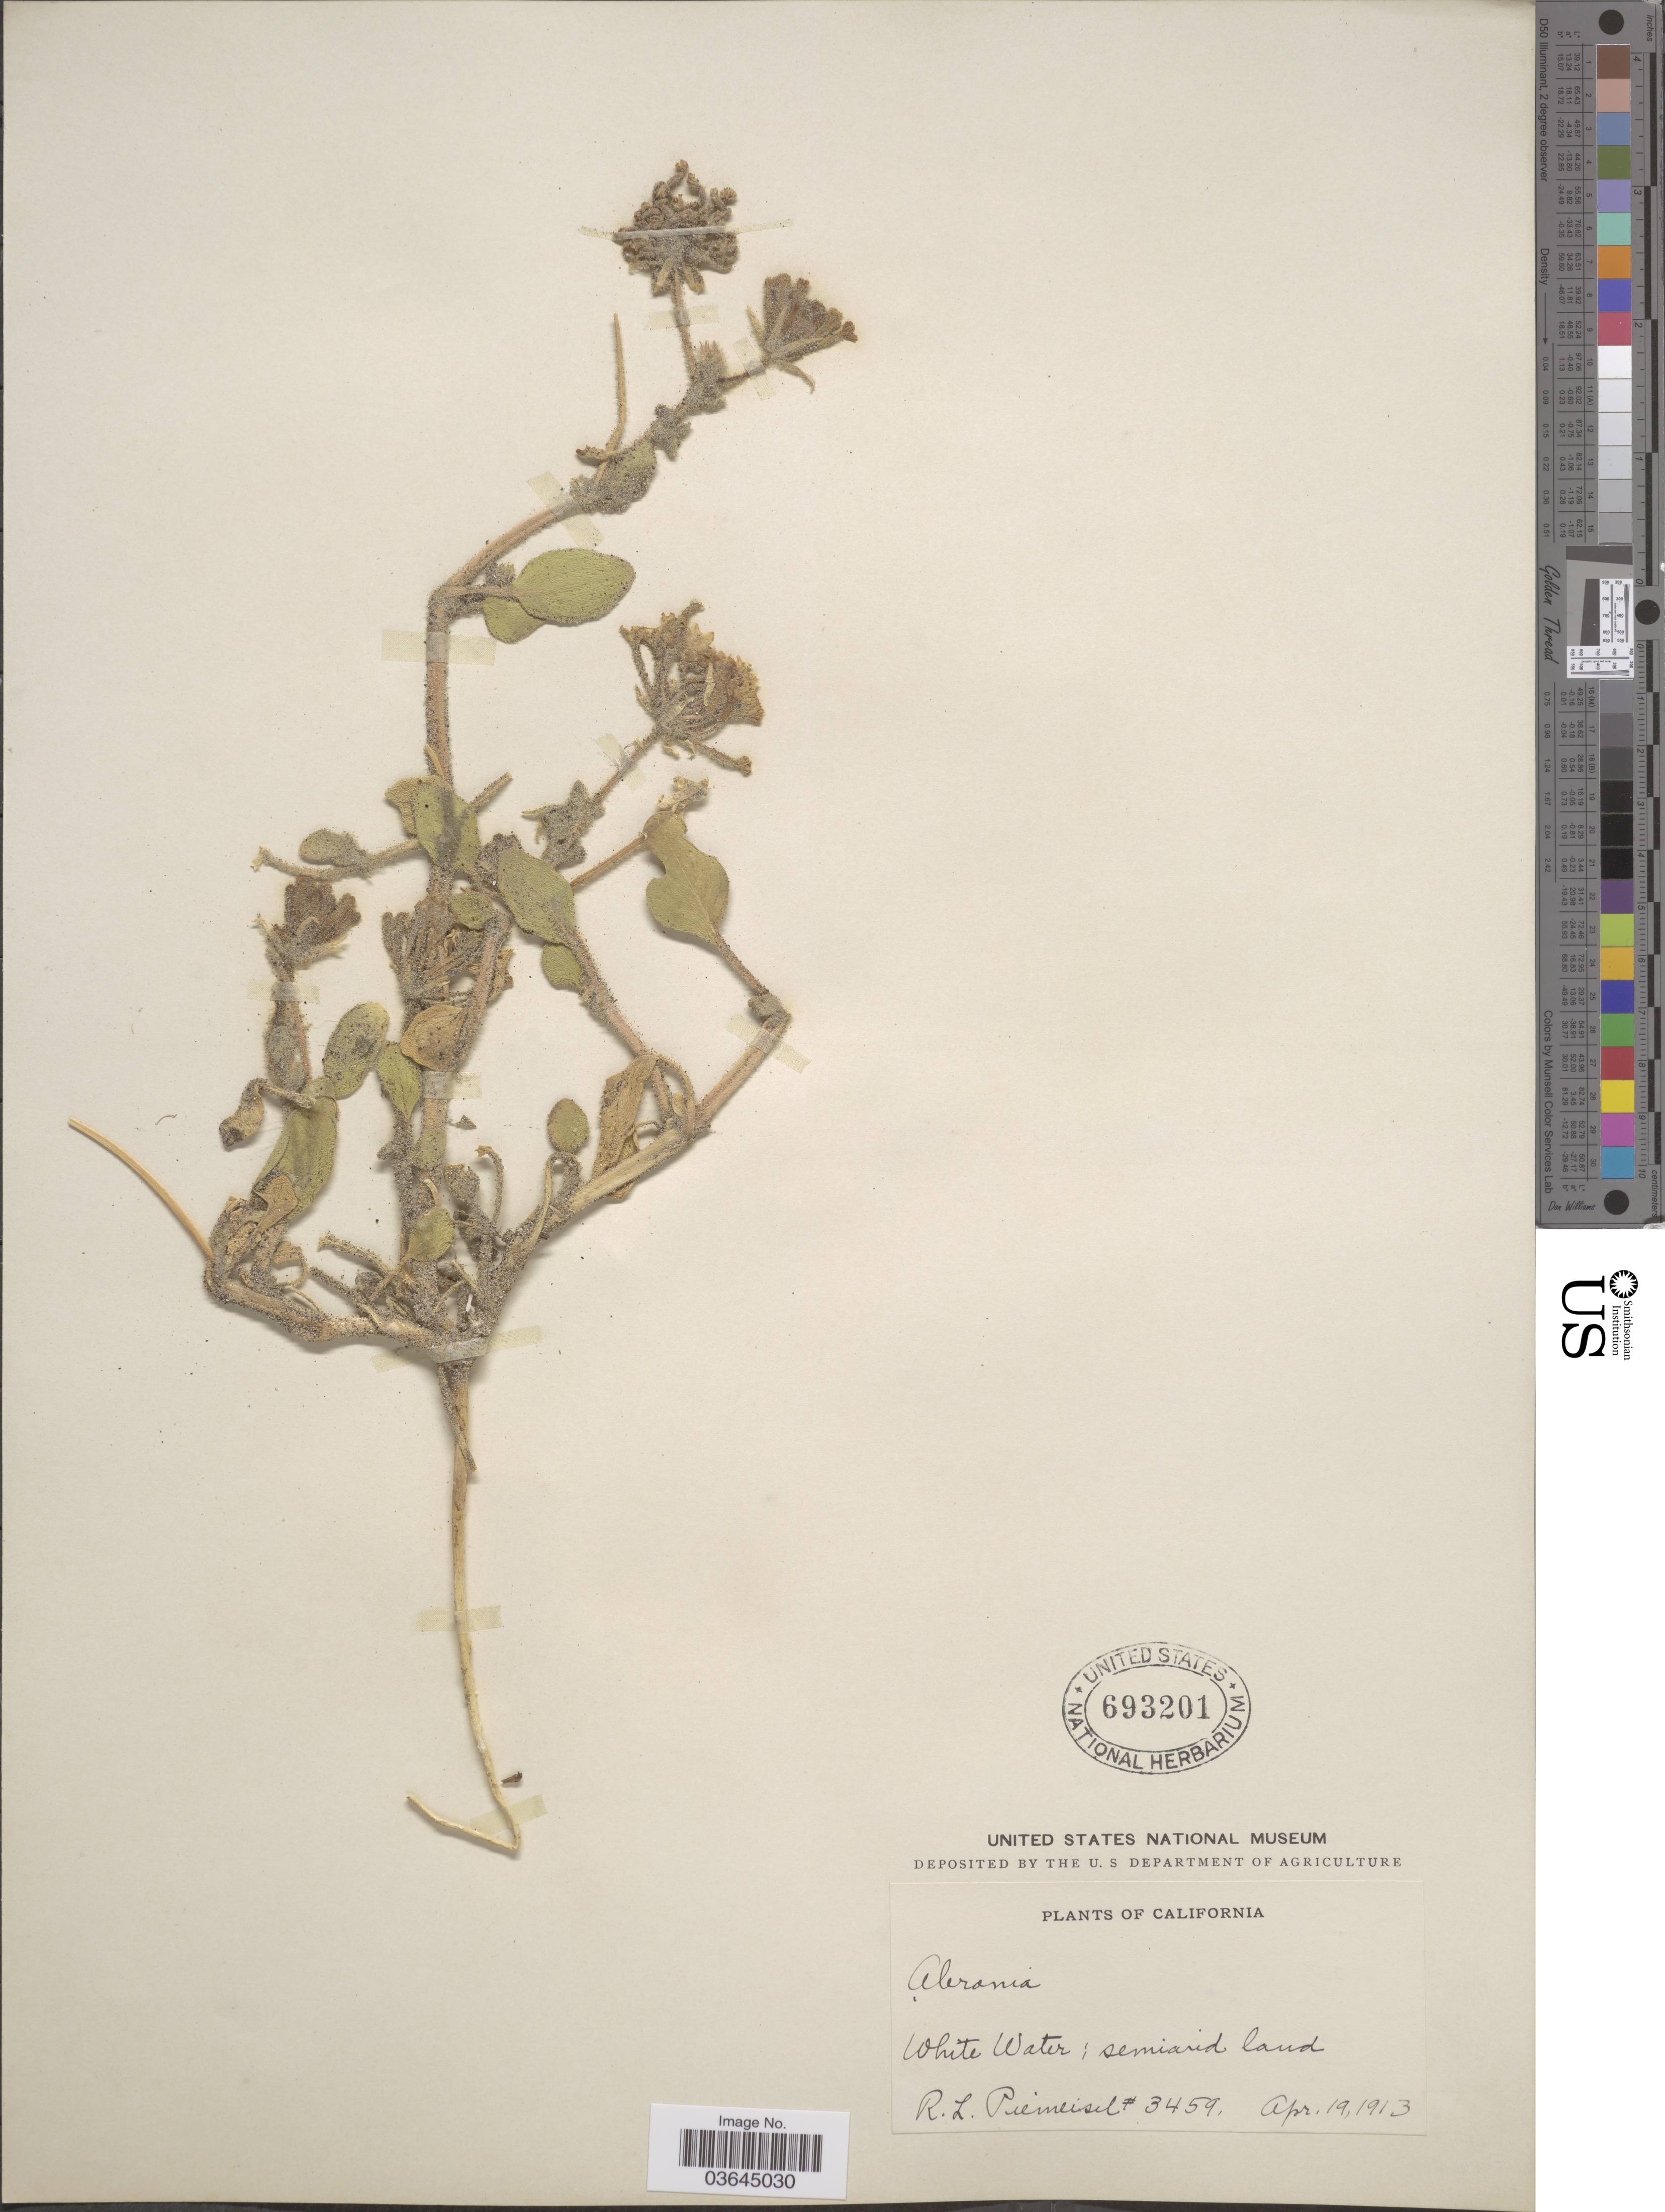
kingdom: Plantae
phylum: Tracheophyta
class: Magnoliopsida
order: Caryophyllales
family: Nyctaginaceae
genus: Abronia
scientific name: Abronia villosa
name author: S. Watson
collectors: R. L. Piemeisel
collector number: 3459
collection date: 1913-04-19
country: United States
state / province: California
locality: White Water.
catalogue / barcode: US 693201